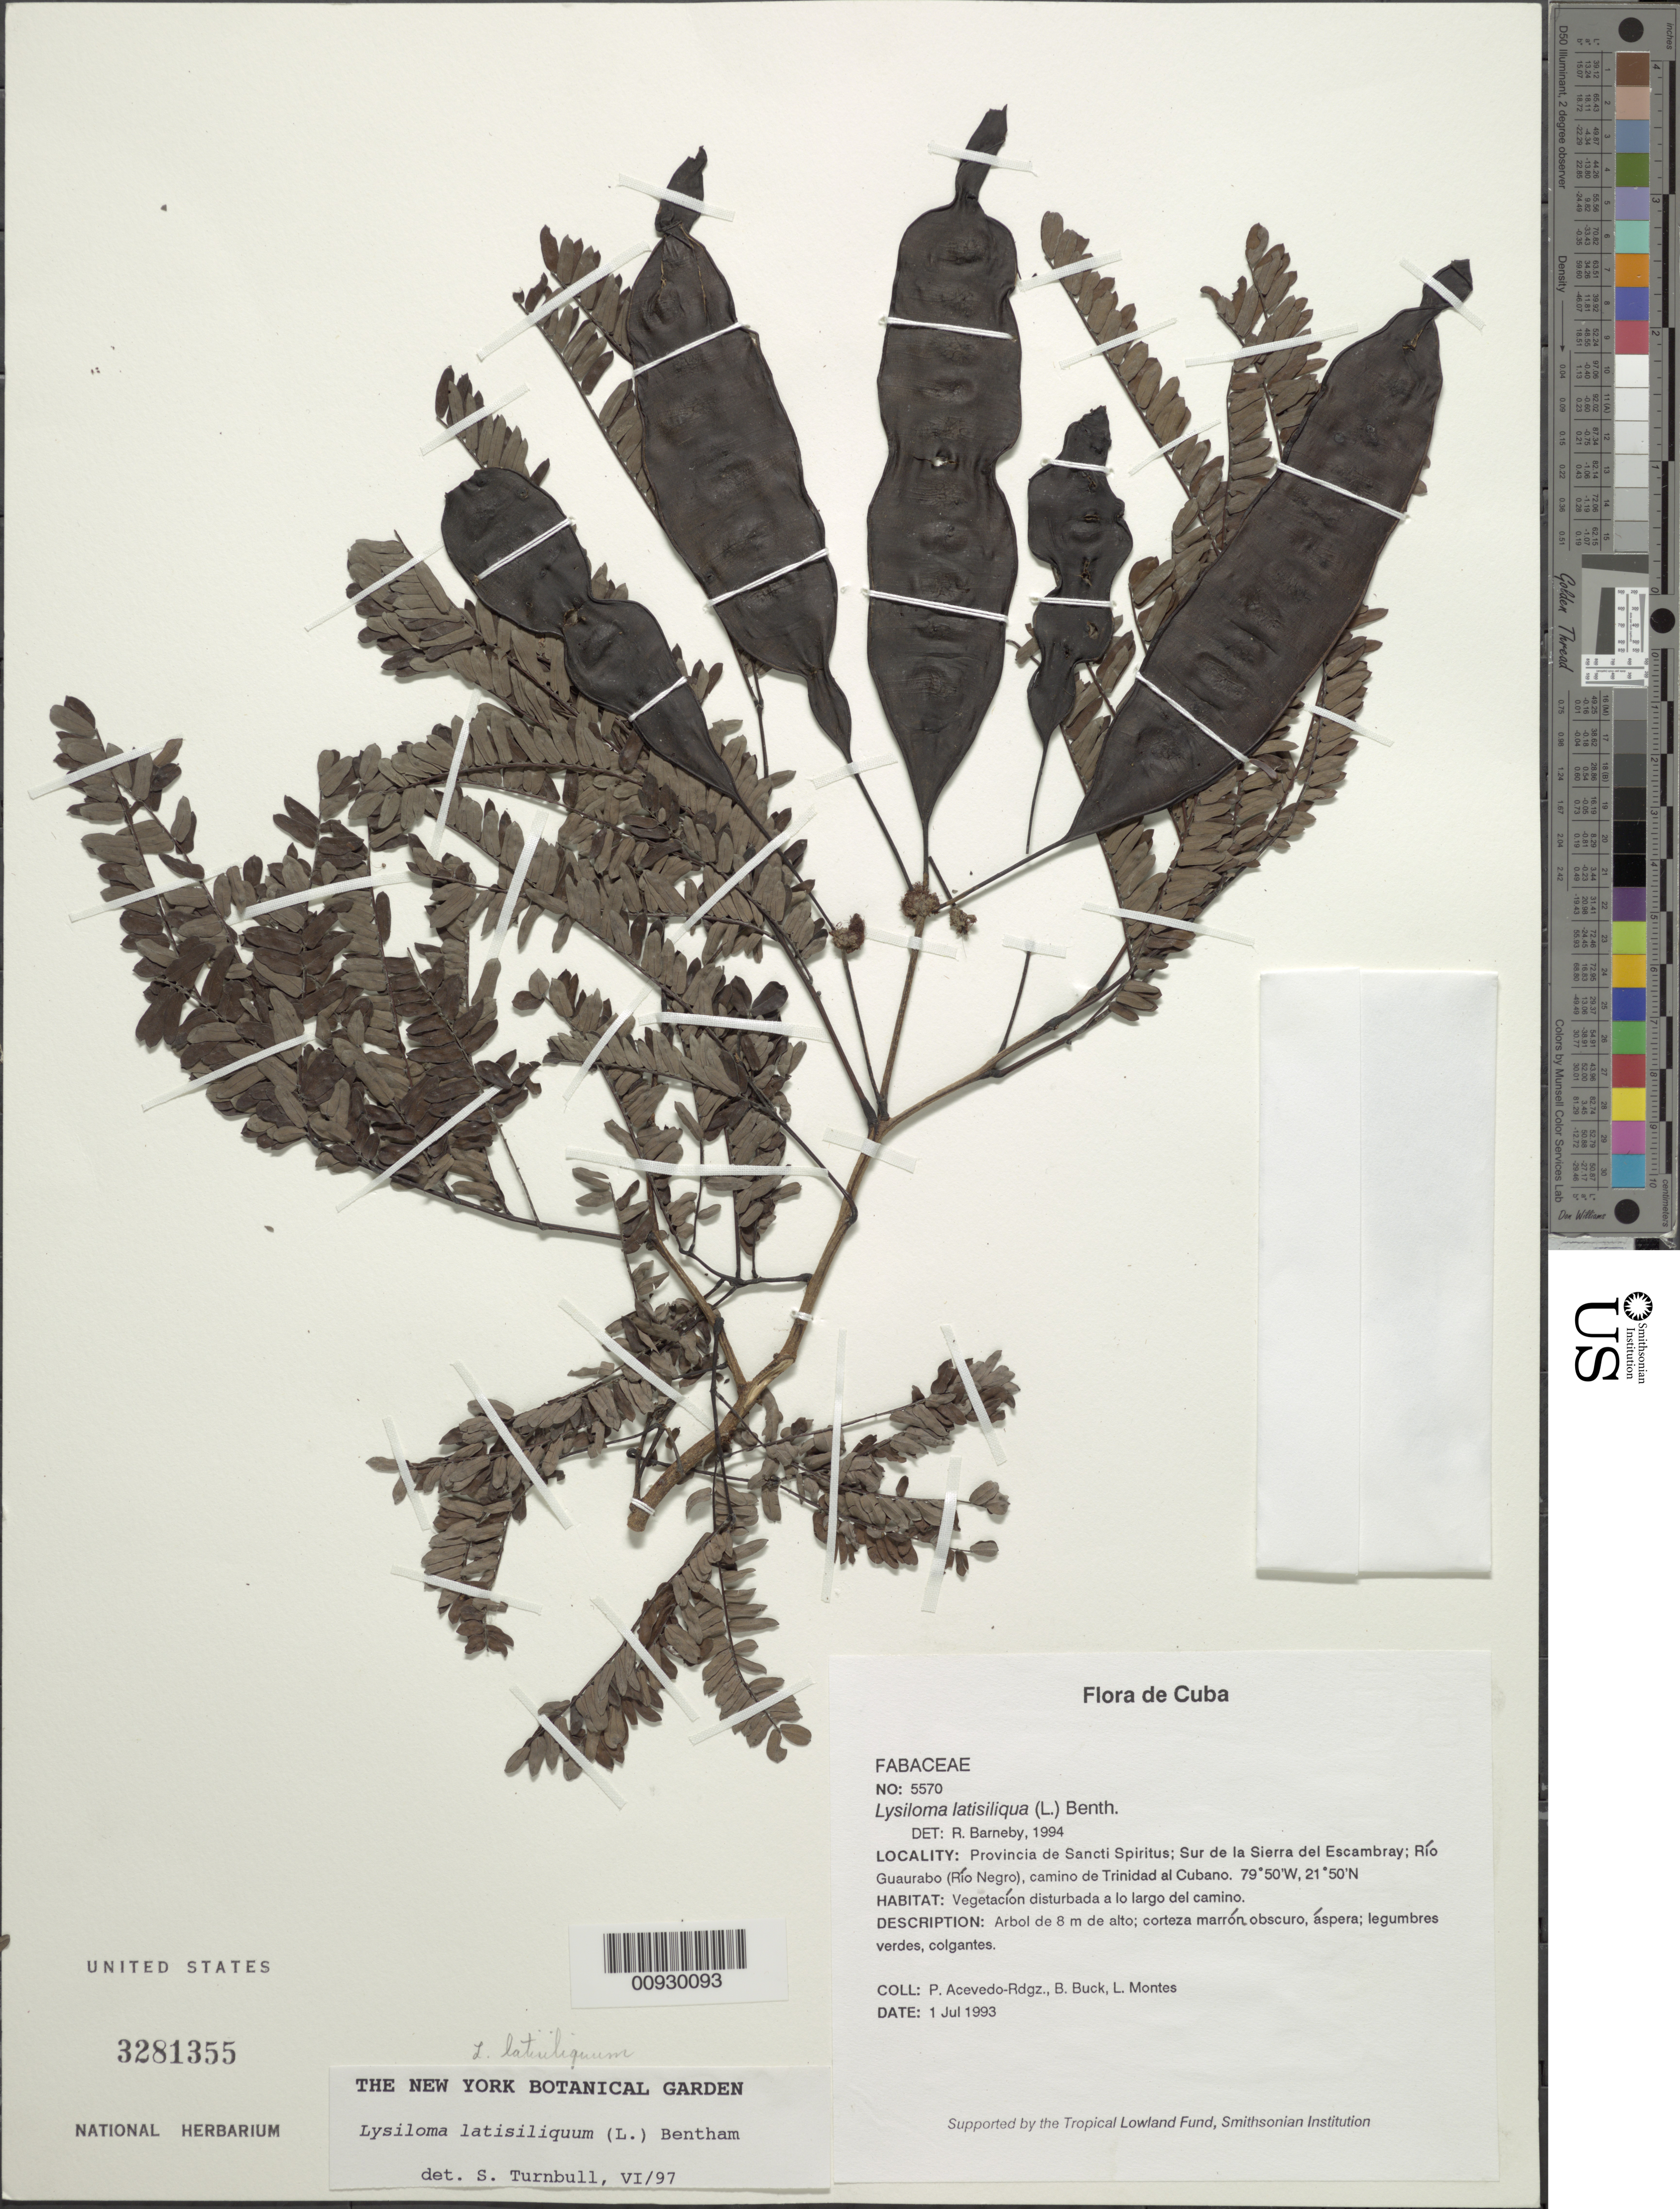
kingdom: Plantae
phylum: Tracheophyta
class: Magnoliopsida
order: Fabales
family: Fabaceae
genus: Lysiloma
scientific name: Lysiloma latisiliquum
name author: (L.) Benth.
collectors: P. Acevedo-Rodr. & B. Buck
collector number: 5570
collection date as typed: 01 Jul 1993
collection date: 1993-07-01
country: Cuba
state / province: Sancti Spiritus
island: Cuba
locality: Sur de la Sierra del Escambray, Rio Guaurabo (Rio Negro) camino de Trinidad al cubano 79 50' W 21 50' N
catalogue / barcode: US 3281355